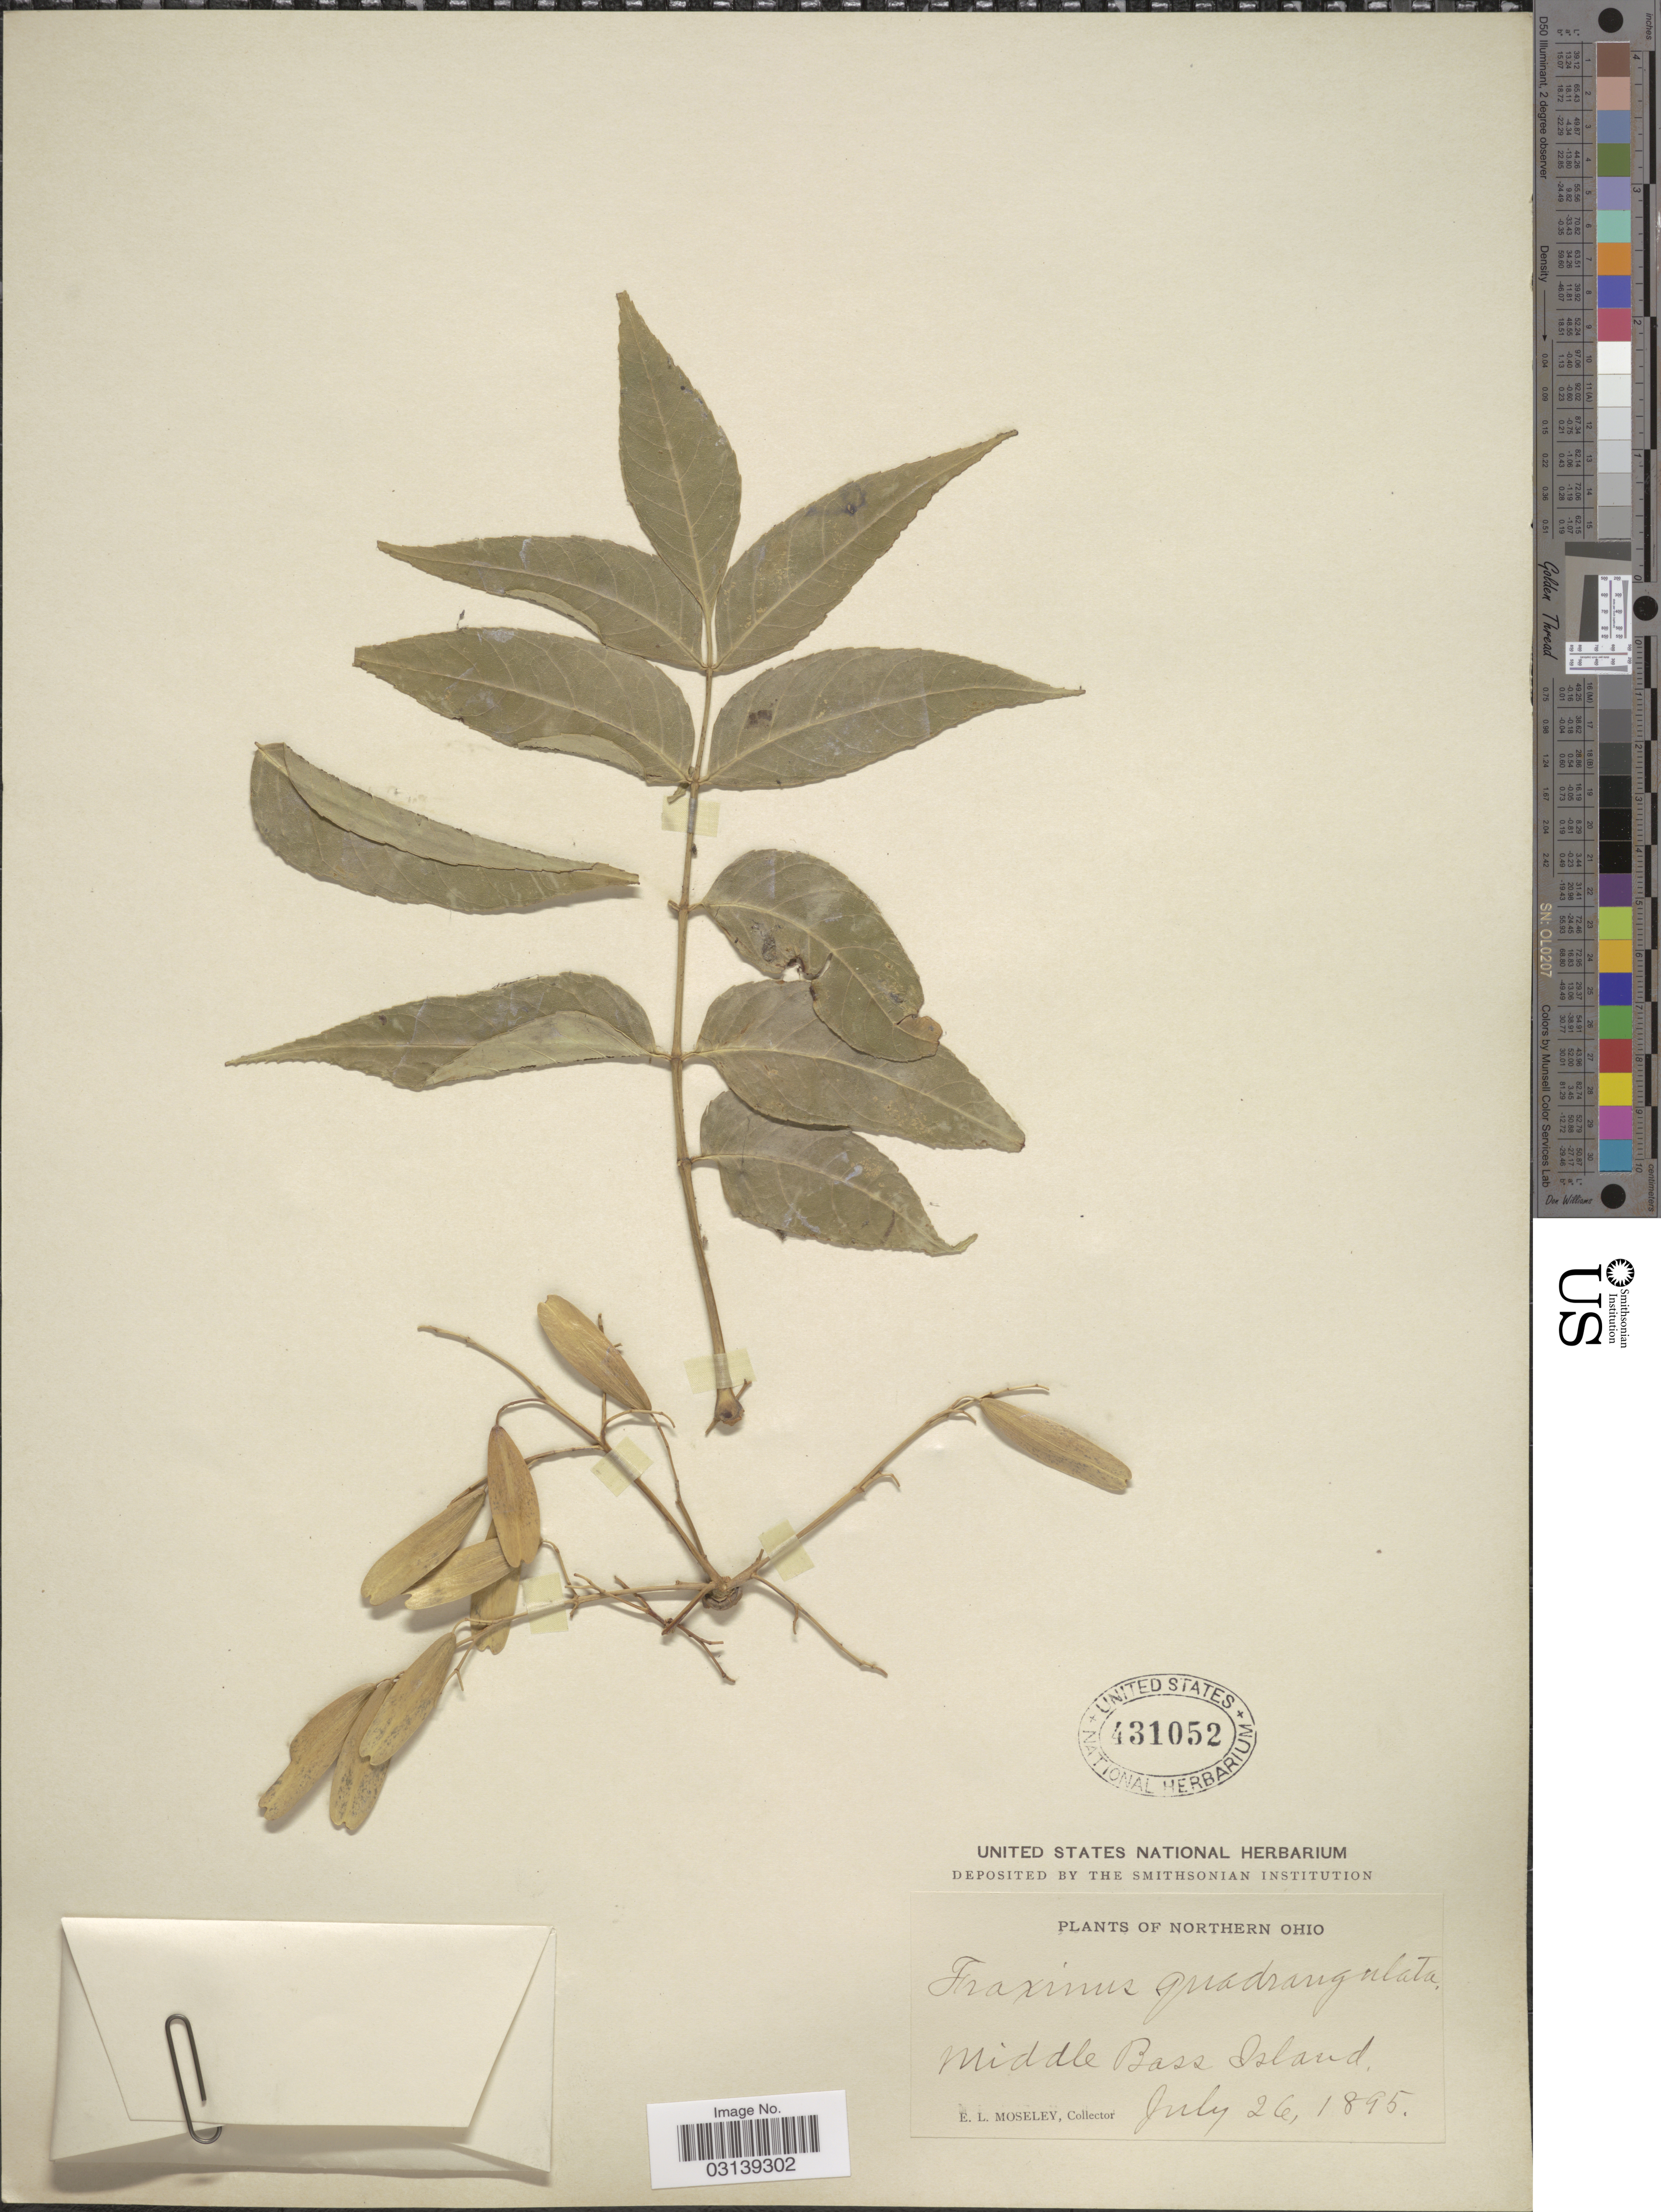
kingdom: Plantae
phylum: Tracheophyta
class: Magnoliopsida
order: Lamiales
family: Oleaceae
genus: Fraxinus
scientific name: Fraxinus quadrangulata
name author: Michx.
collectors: E. Moseley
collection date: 1895-07-26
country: United States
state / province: Ohio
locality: Northern Ohio, Middle Bass Island.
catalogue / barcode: US 431052